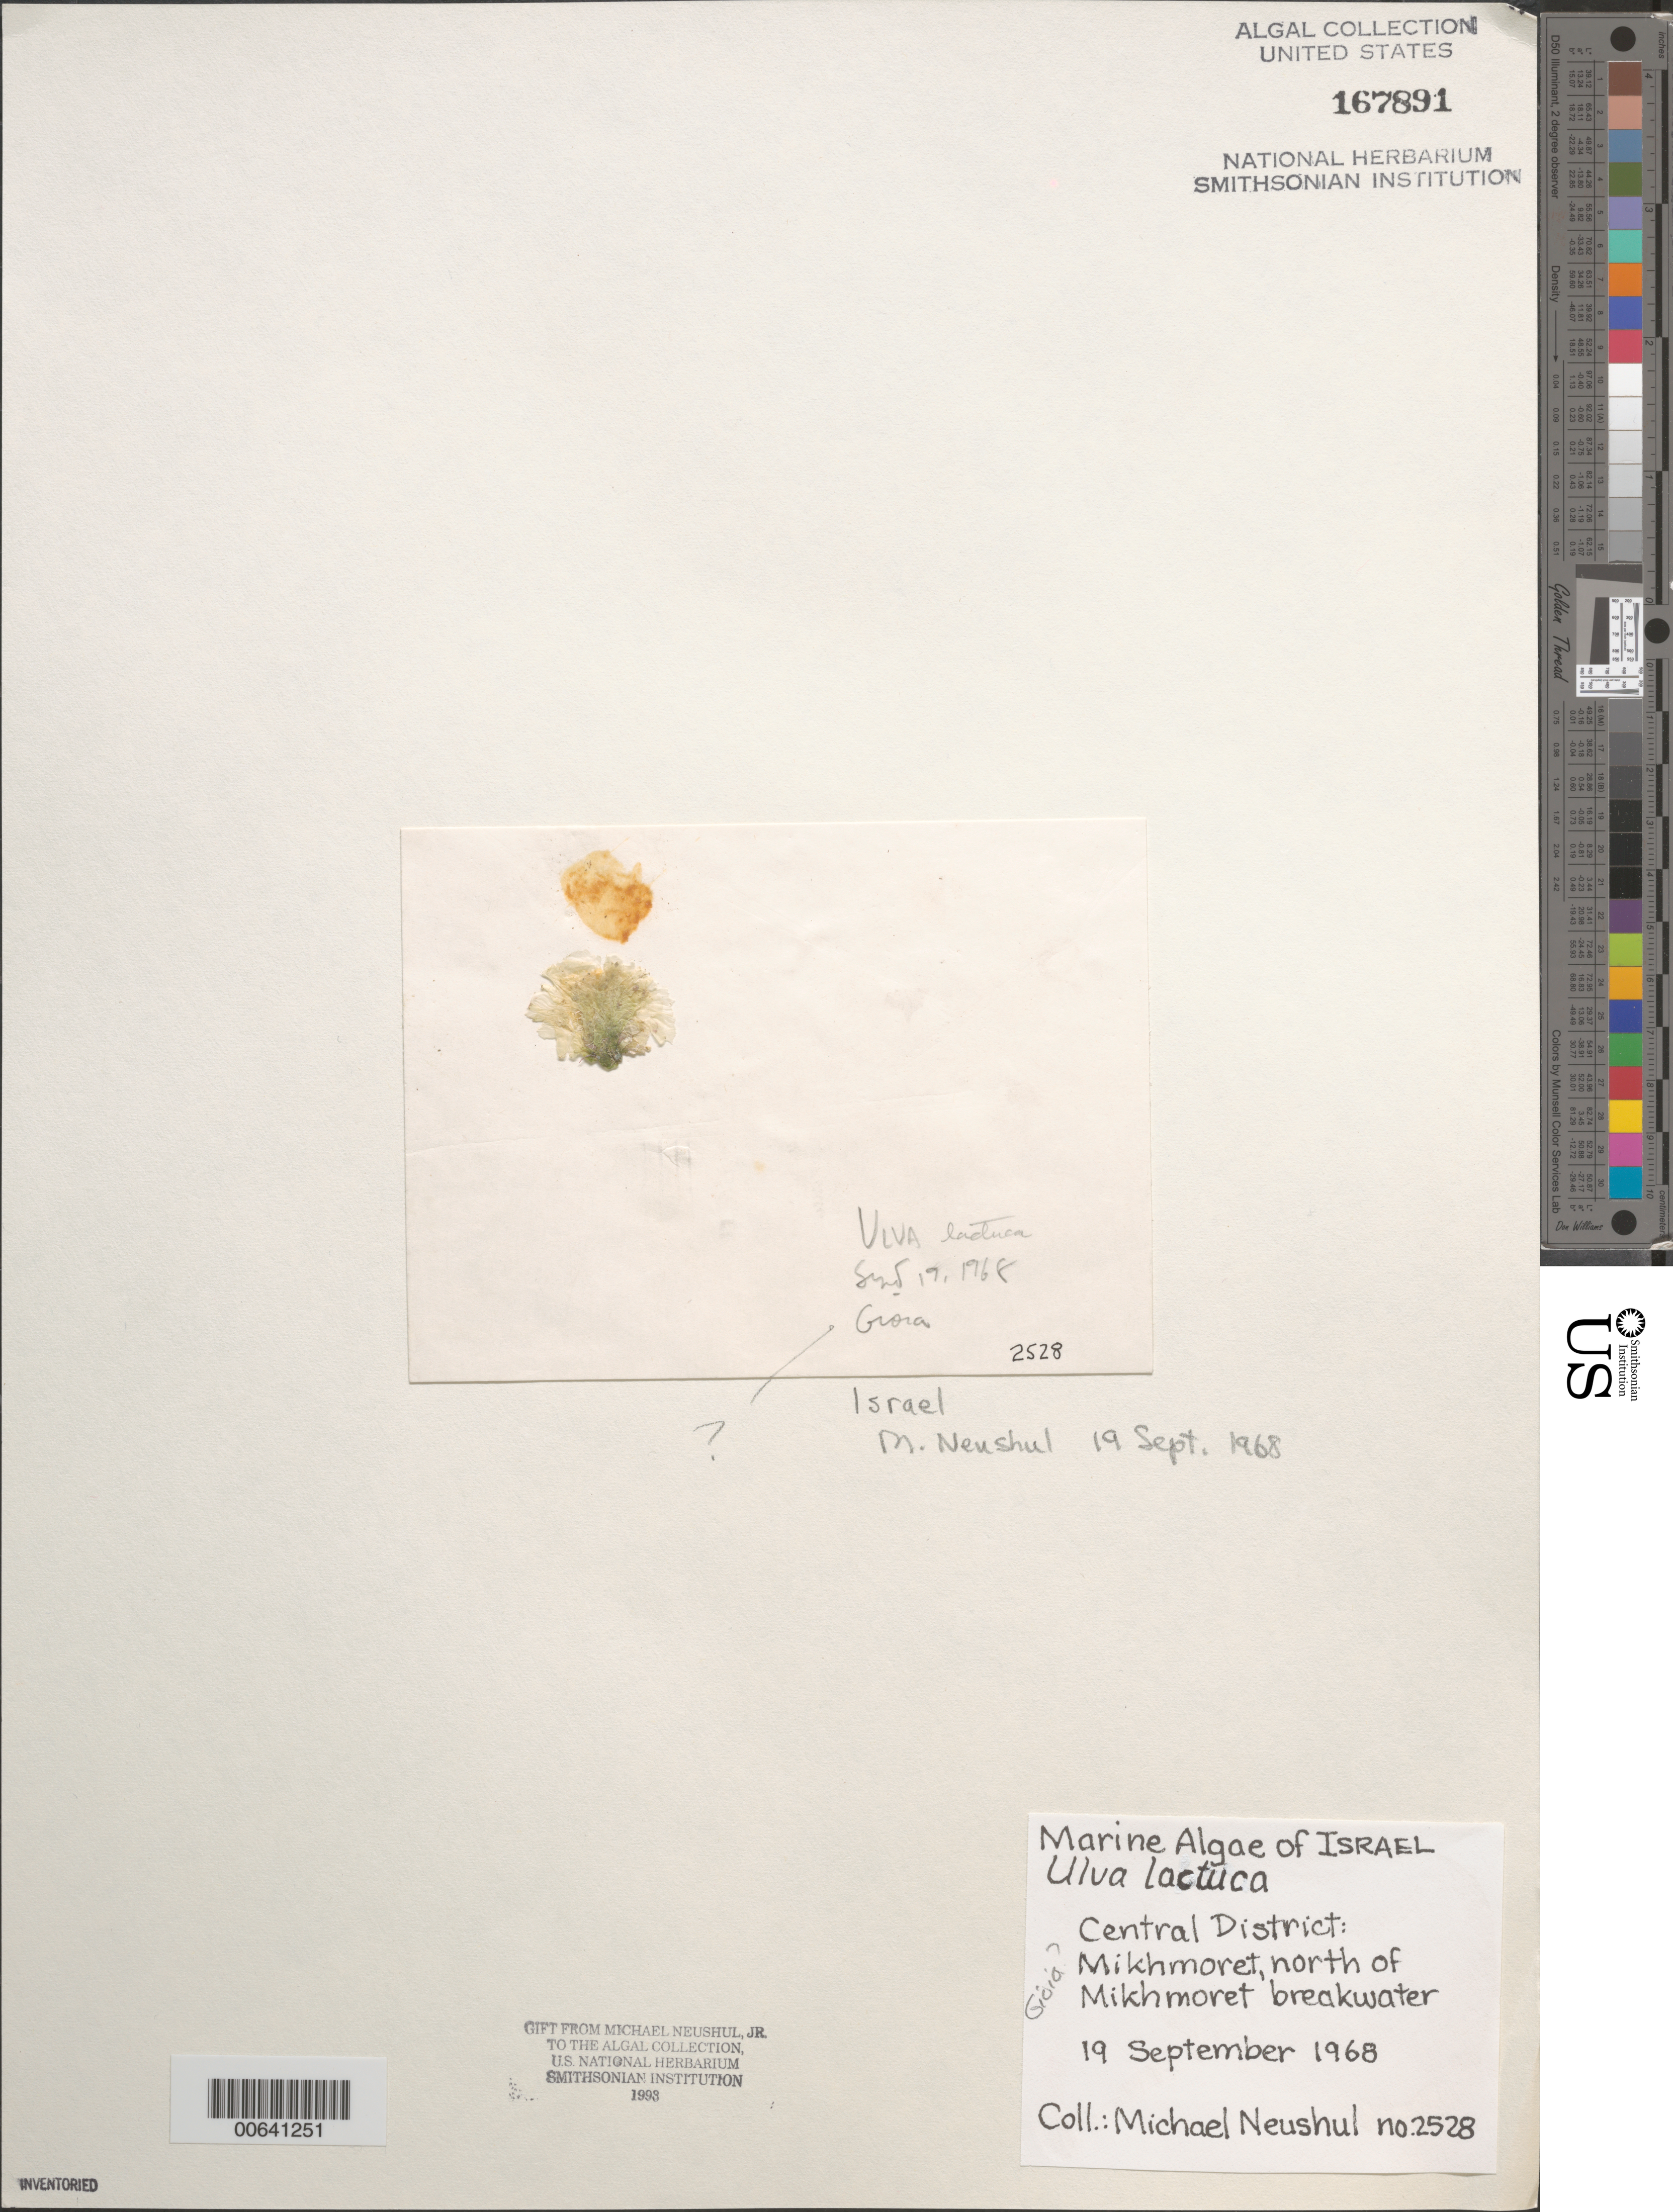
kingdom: Plantae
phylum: Chlorophyta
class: Ulvophyceae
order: Ulvales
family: Ulvaceae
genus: Ulva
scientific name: Ulva lactuca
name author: L.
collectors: M. Neushul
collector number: Neushul 2528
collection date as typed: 19 Sep 1968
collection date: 1968-09-19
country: Israel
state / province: Central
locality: Mikhmoret, north of Mikhmoret Breakwater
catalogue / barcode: US 167891